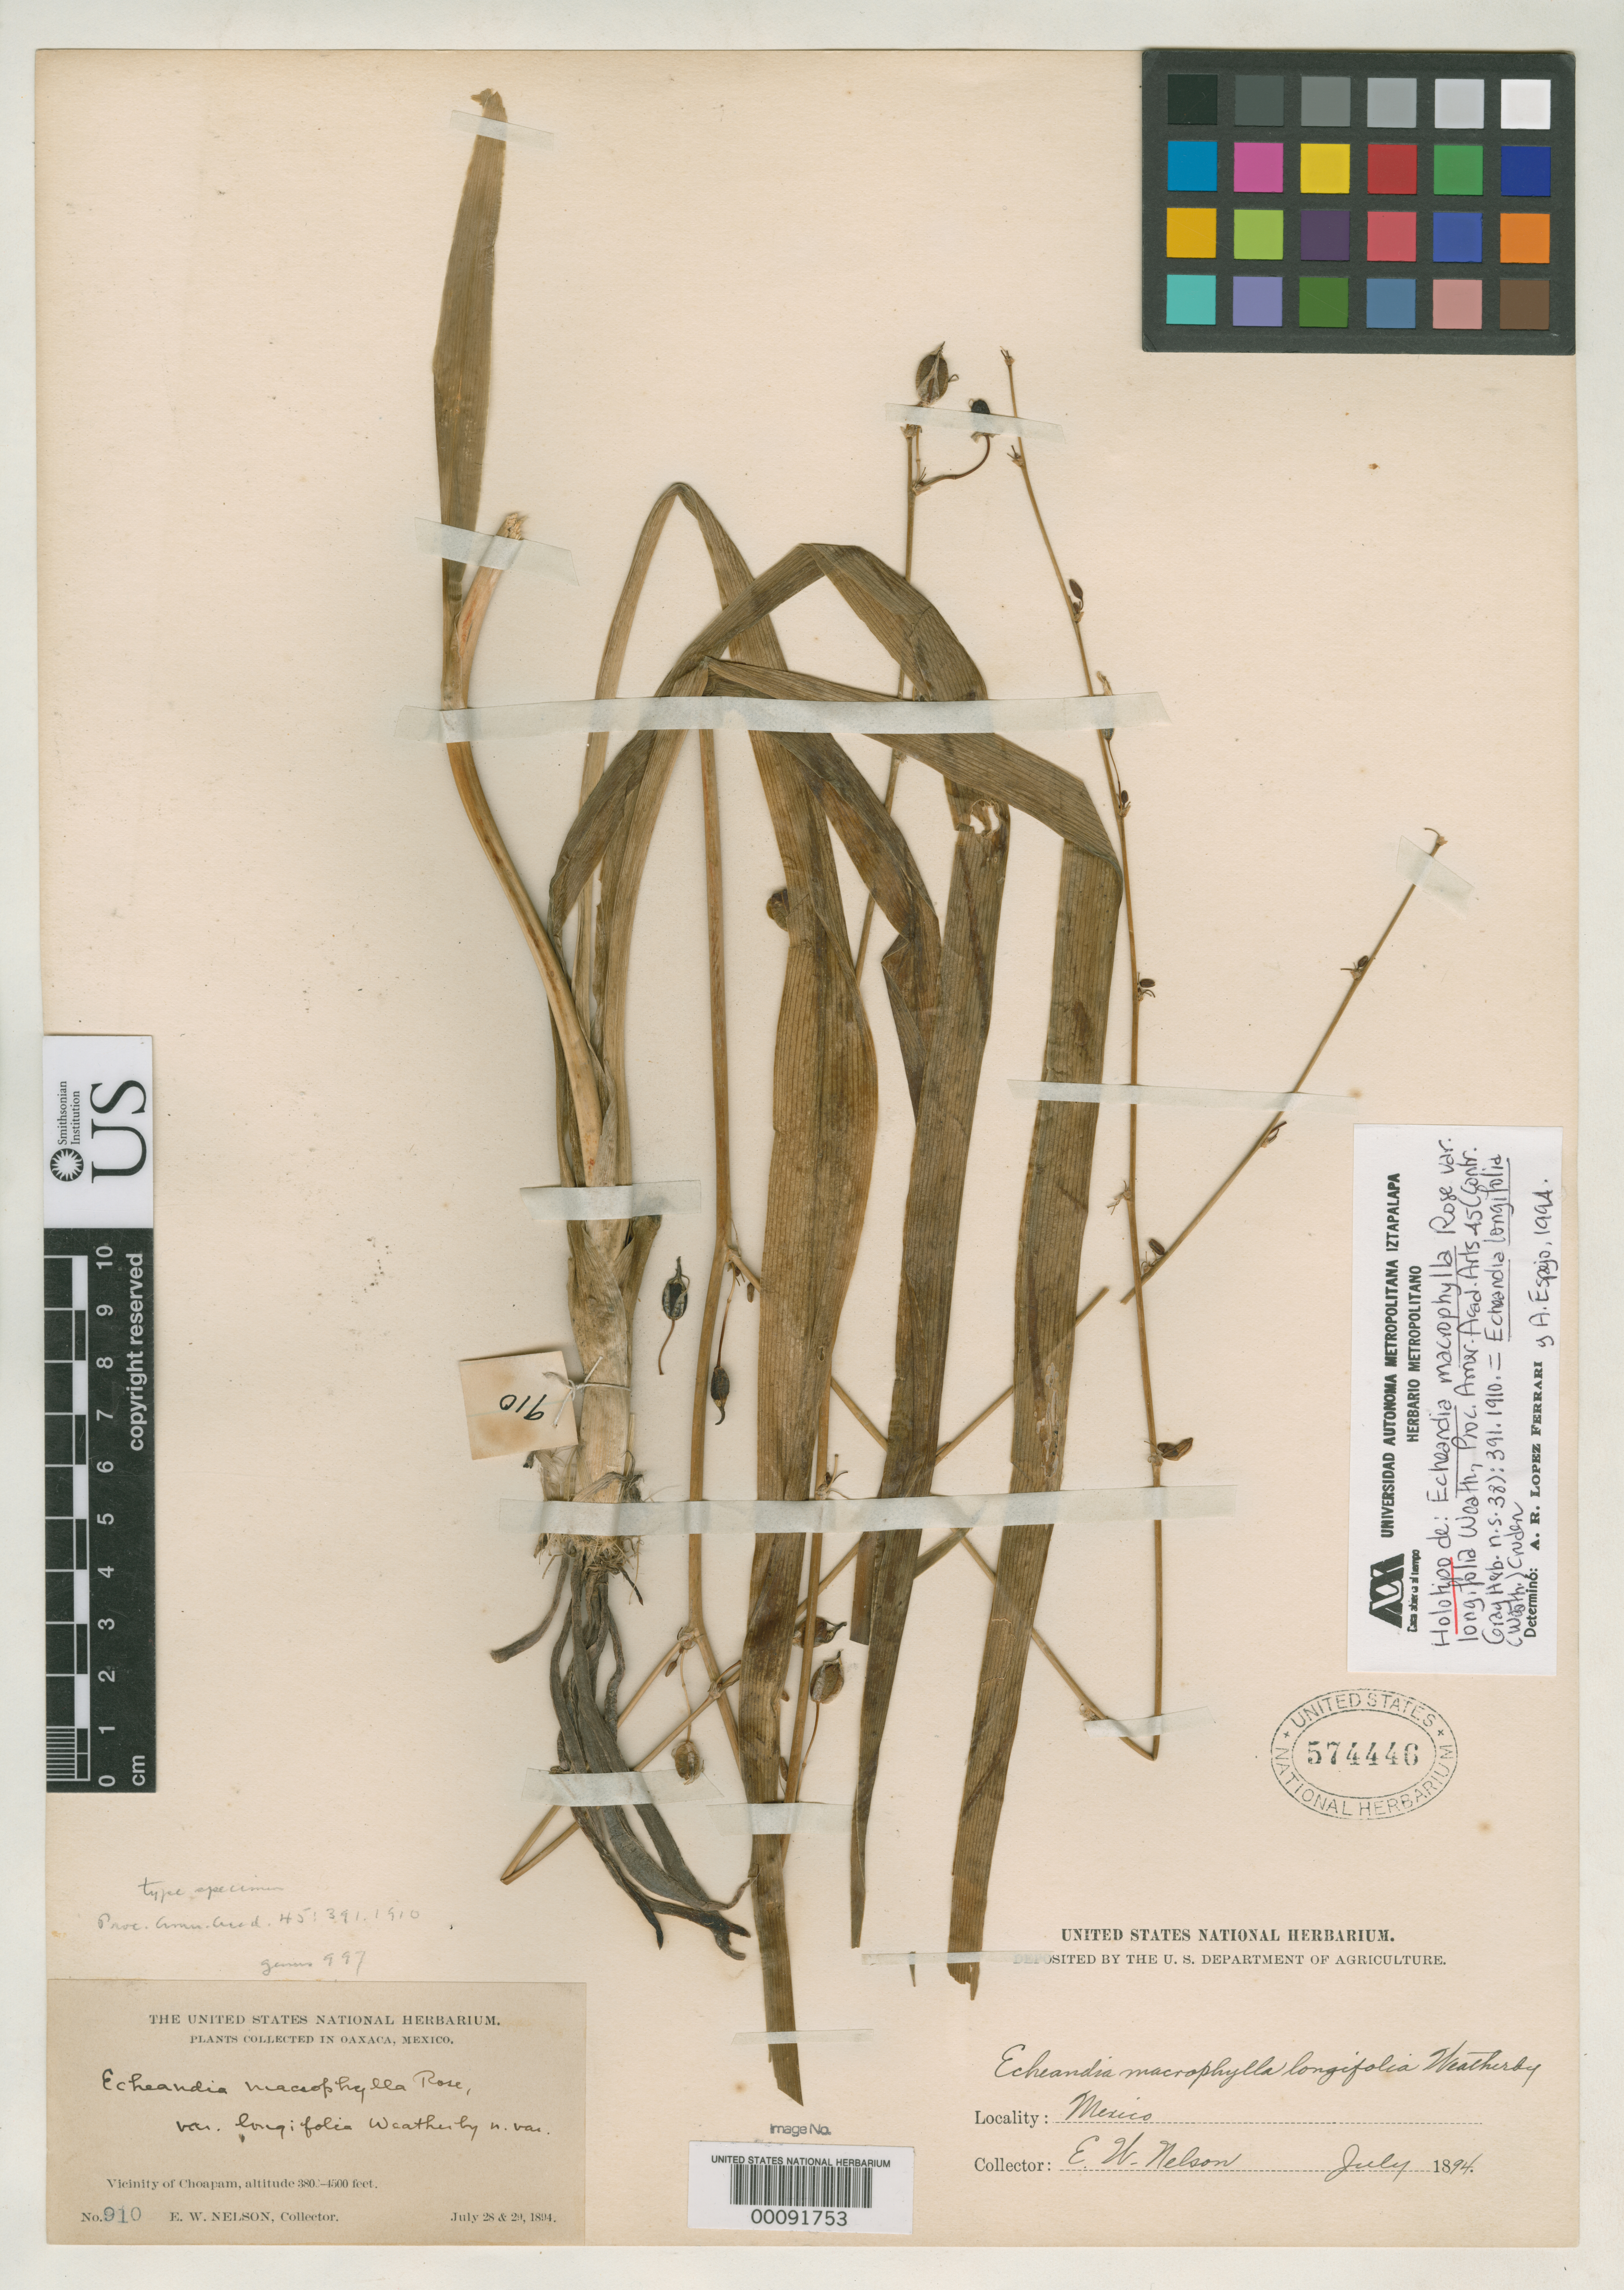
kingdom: Plantae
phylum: Tracheophyta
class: Liliopsida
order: Asparagales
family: Asparagaceae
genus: Echeandia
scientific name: Echeandia macrophylla var. longifolia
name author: Weath.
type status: Type Collection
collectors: E. W. Nelson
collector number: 910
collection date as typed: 28 Jul 1894 to 29 Jul 1894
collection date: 1894-07-28/1894-07-29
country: Mexico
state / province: Oaxaca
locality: Vicinity of Choapam.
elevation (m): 116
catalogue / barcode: US 574446